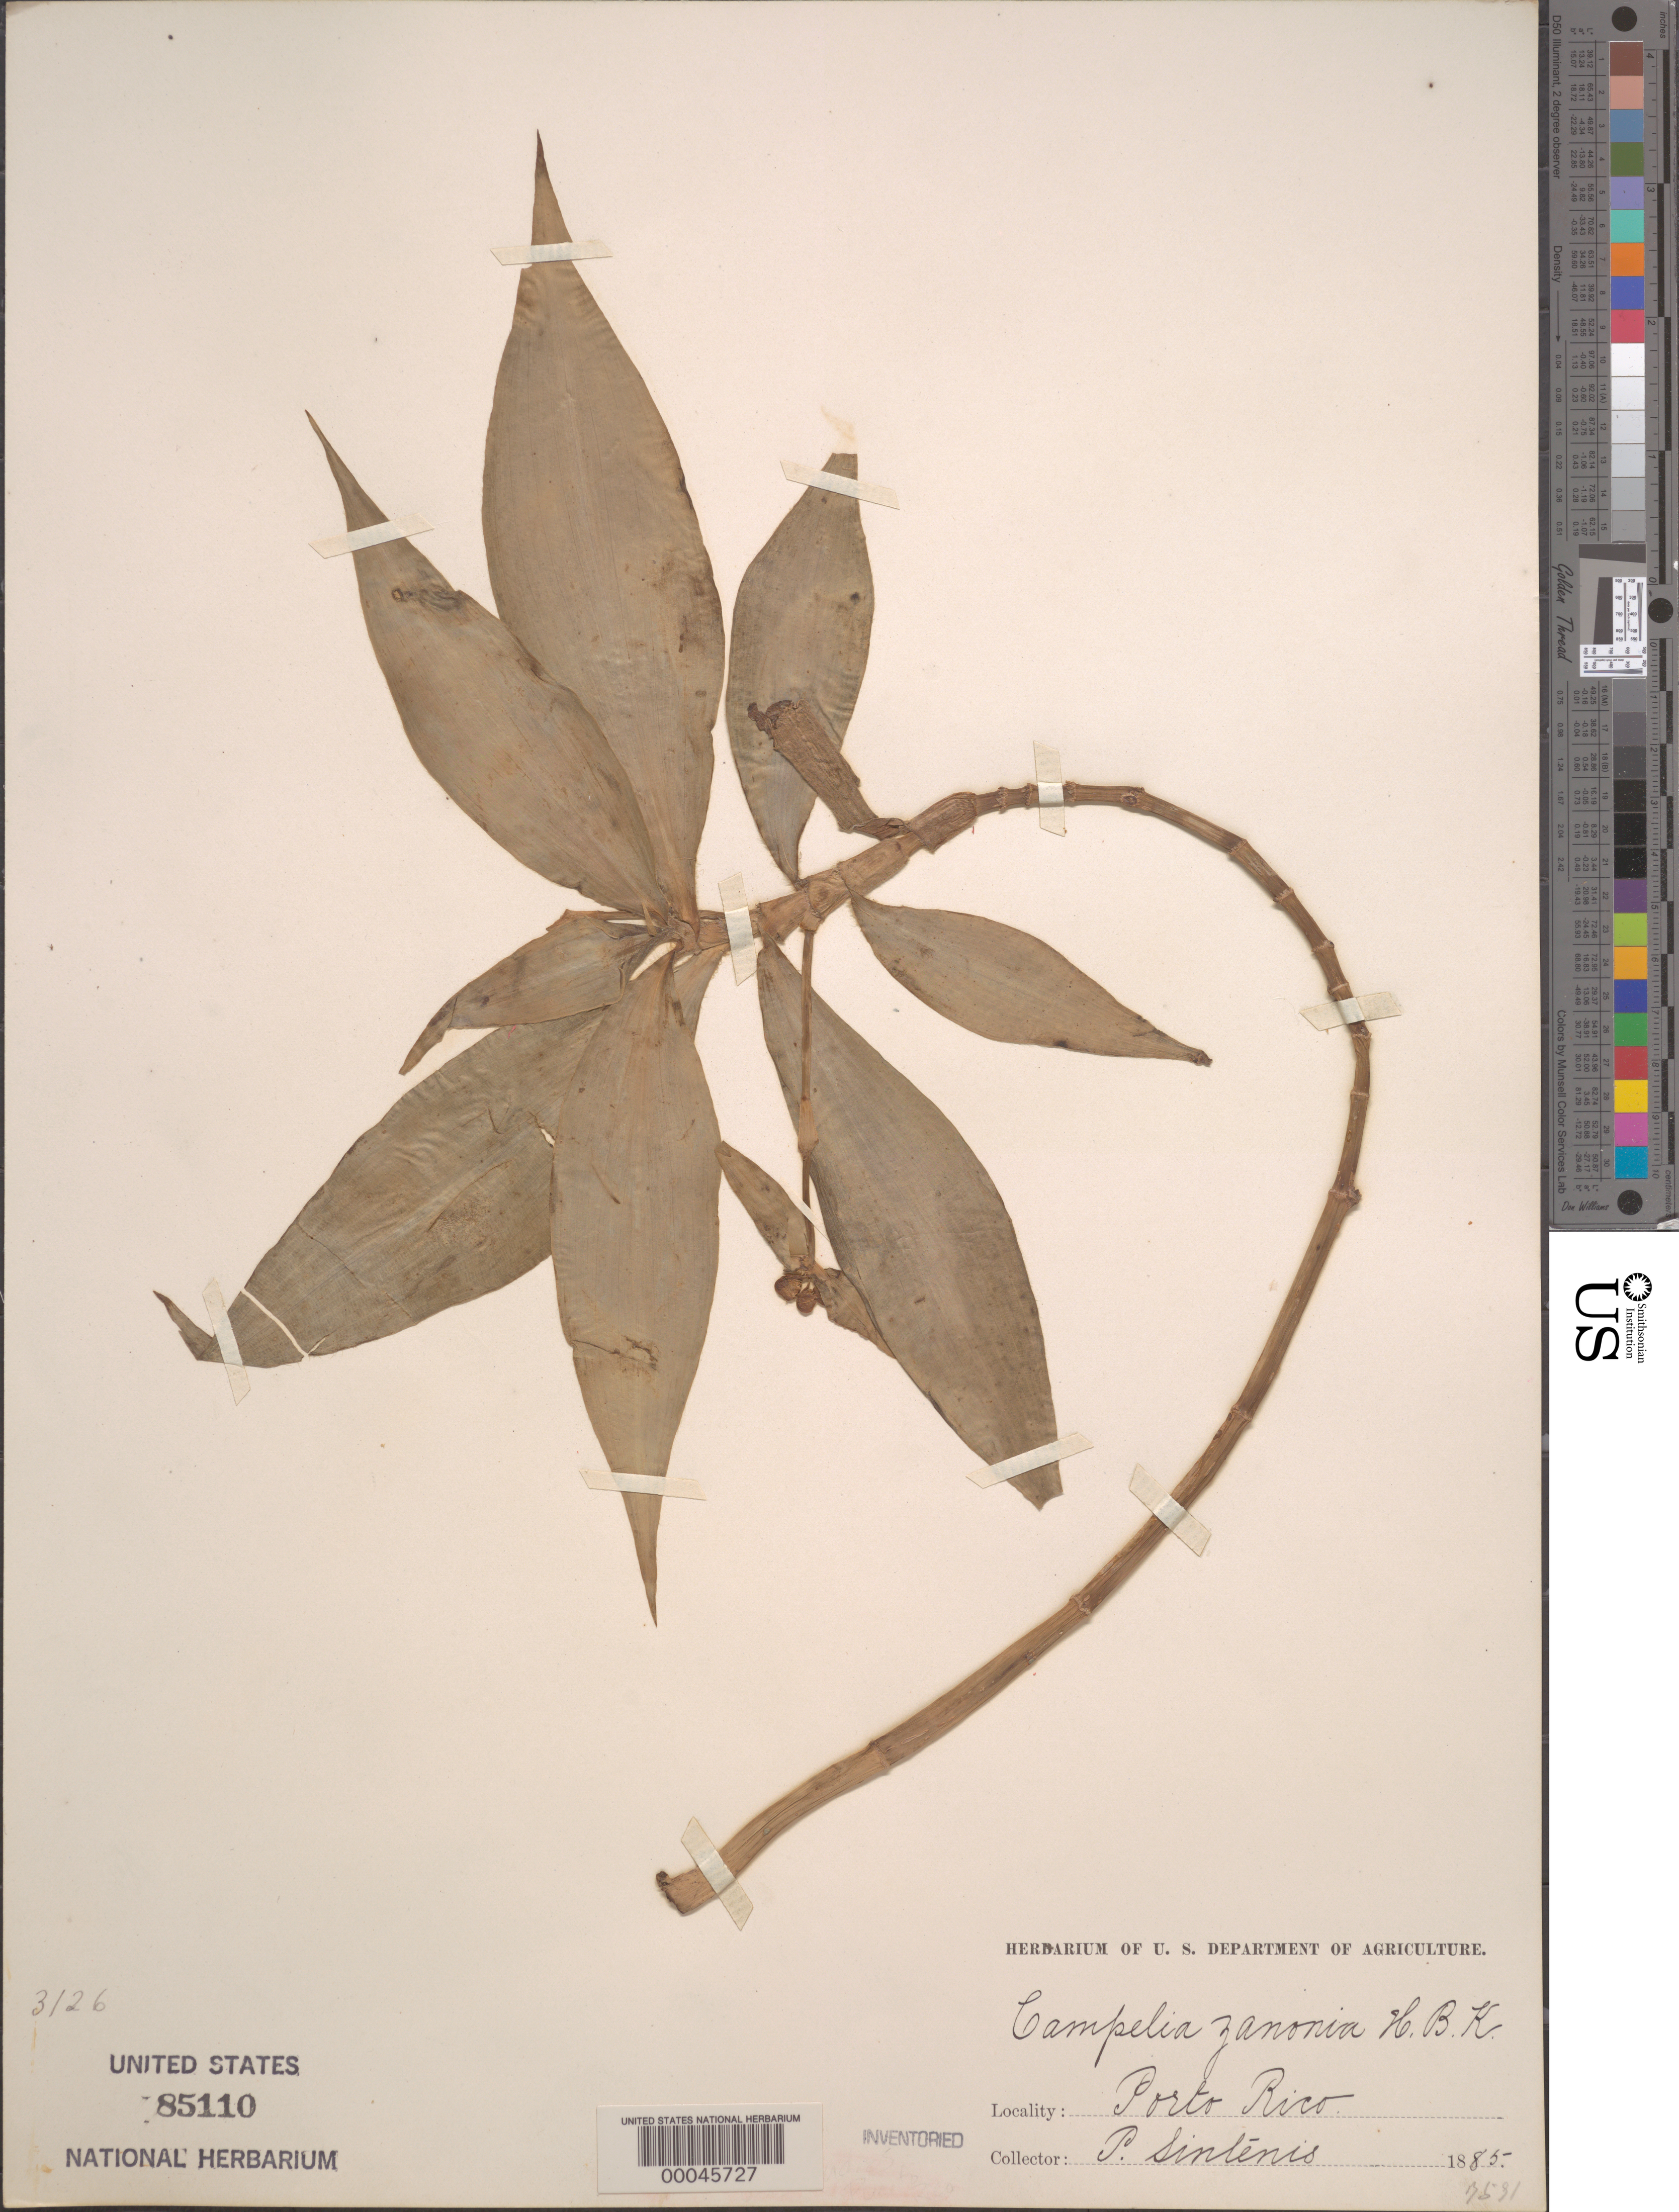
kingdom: Plantae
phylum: Tracheophyta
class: Liliopsida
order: Commelinales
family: Commelinaceae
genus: Tradescantia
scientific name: Tradescantia zanonia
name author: (L.) Sw.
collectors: P. Sintenis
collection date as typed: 1885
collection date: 1885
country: Puerto Rico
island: Greater Antilles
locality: Sierra de Naguabo ad Rio Blanco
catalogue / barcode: US 85110